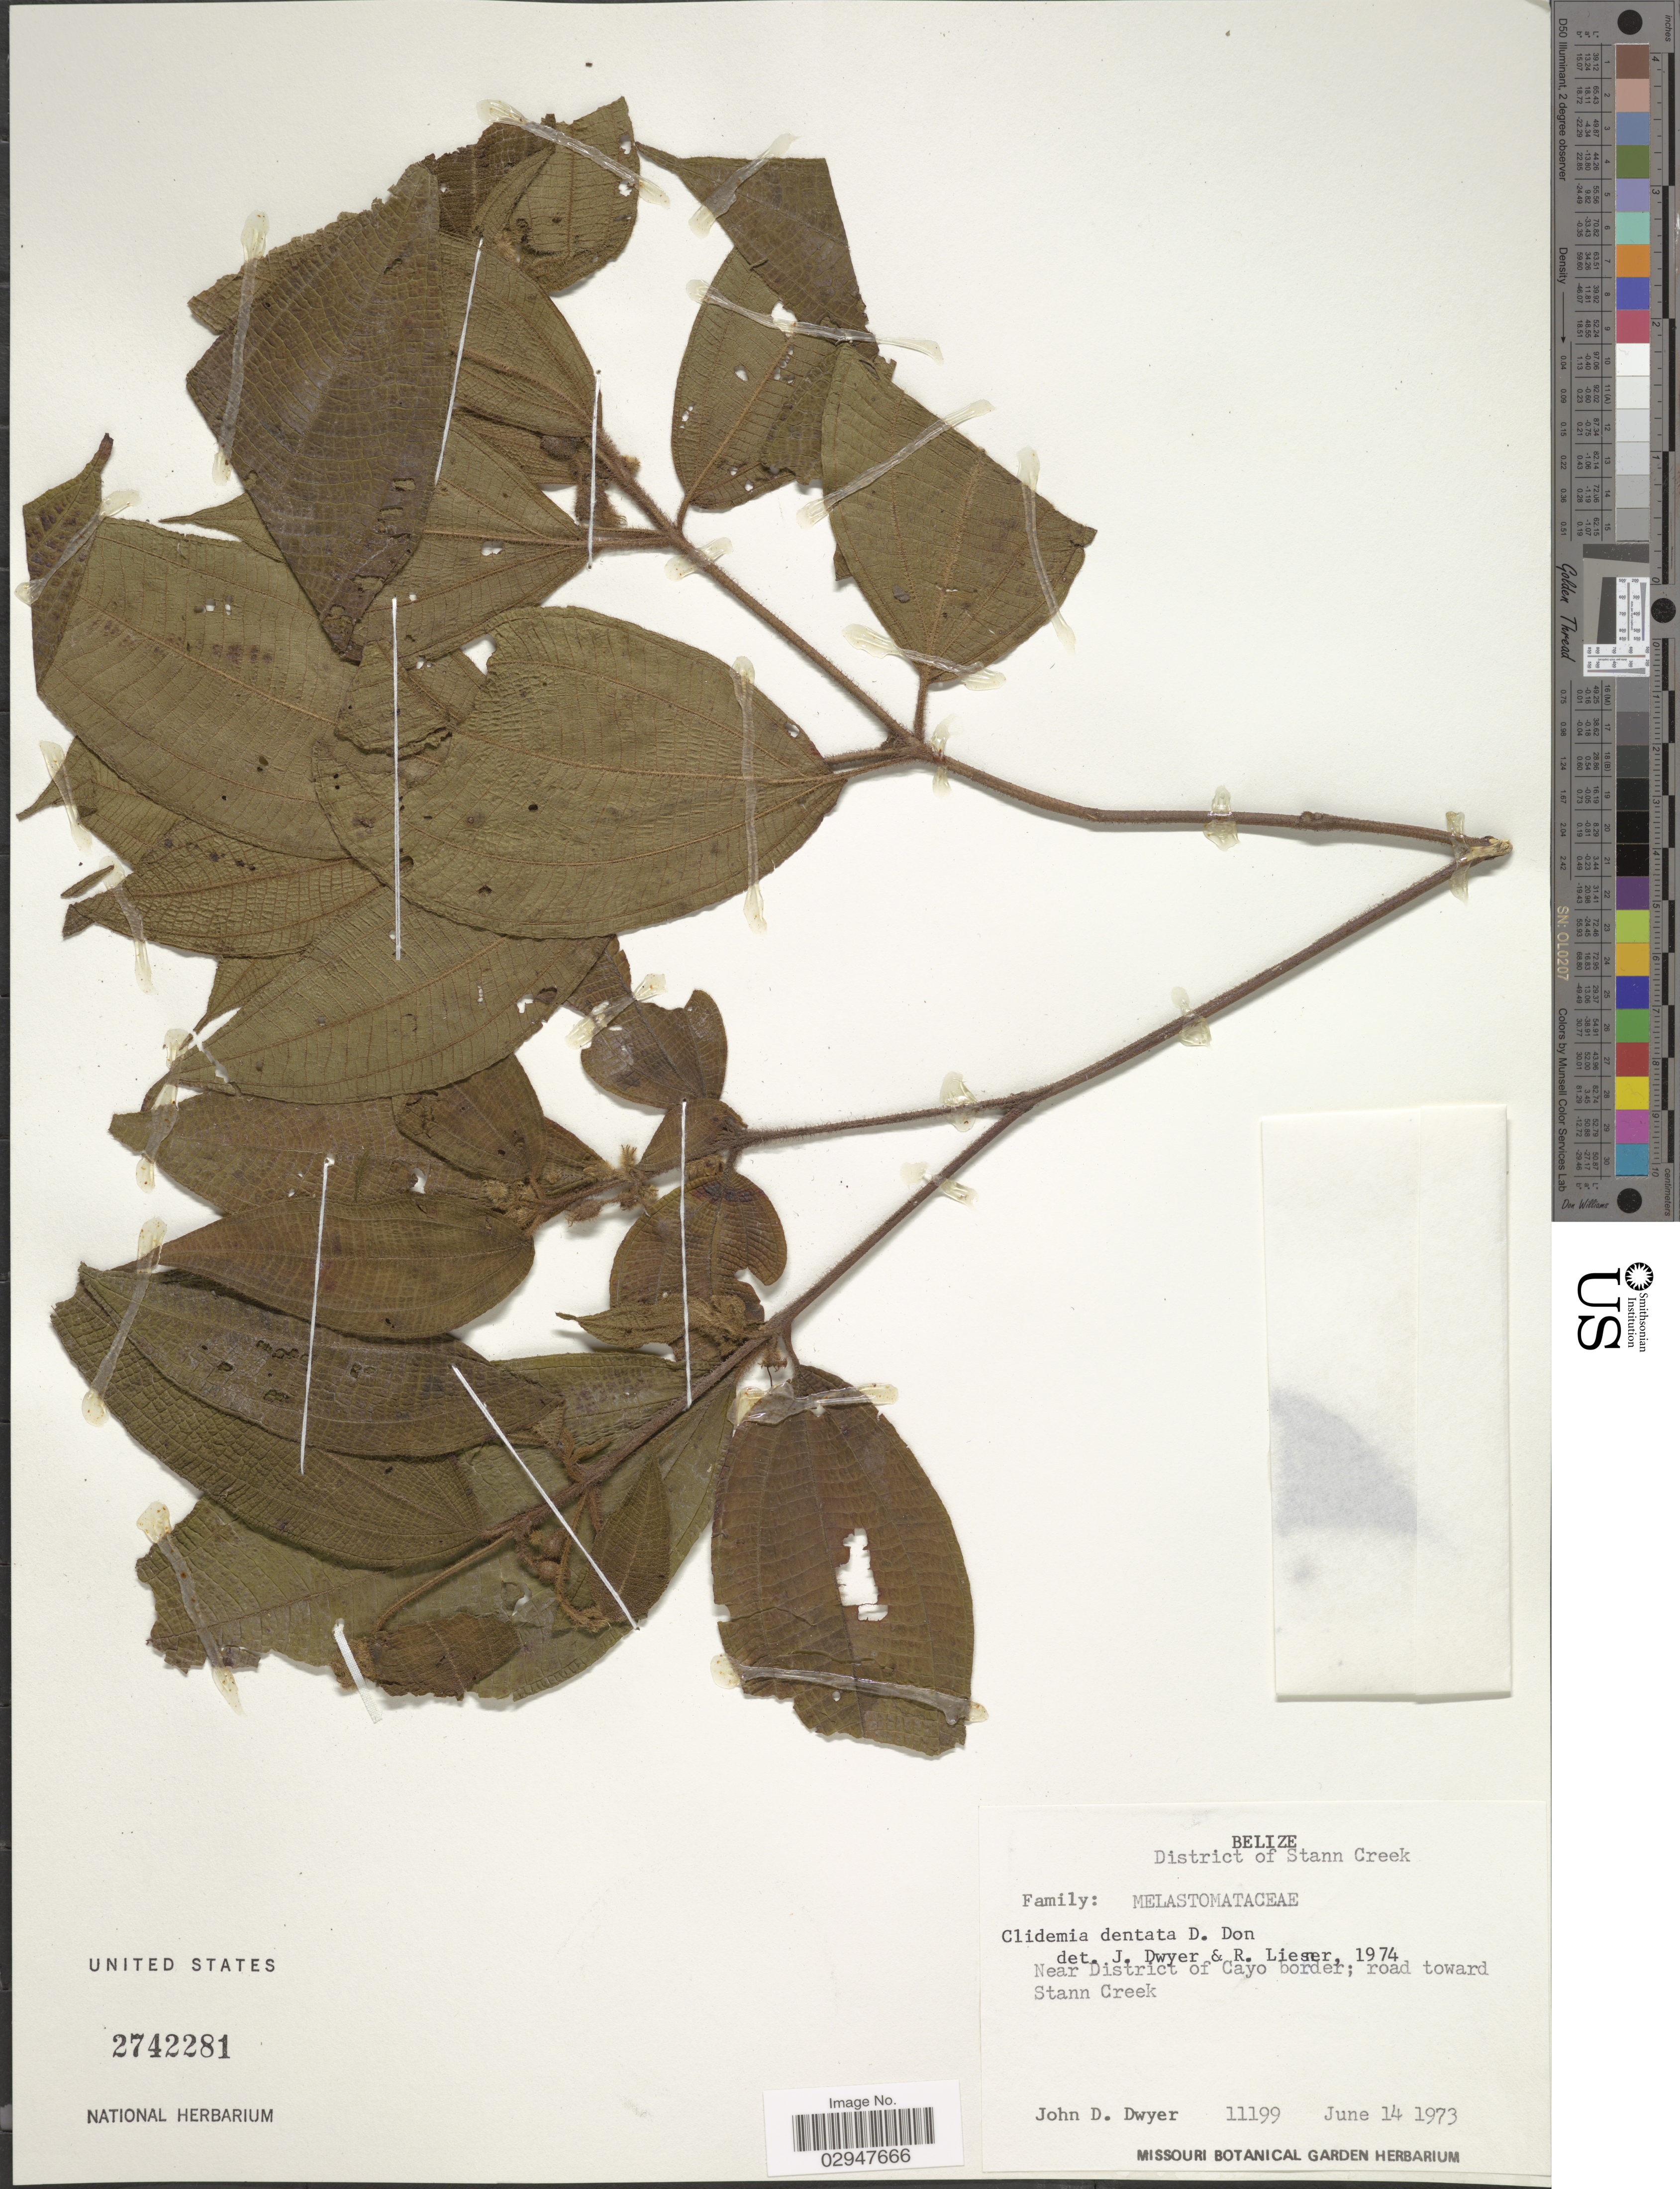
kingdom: Plantae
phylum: Tracheophyta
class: Magnoliopsida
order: Myrtales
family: Melastomataceae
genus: Clidemia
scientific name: Clidemia dentata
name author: D. Don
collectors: J. D. Dwyer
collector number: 11199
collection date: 1973-06-14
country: Belize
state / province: Stann Creek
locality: District of Stann Creek. Near District of Cayo border; road toward Stann Creek.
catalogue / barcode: US 2742281